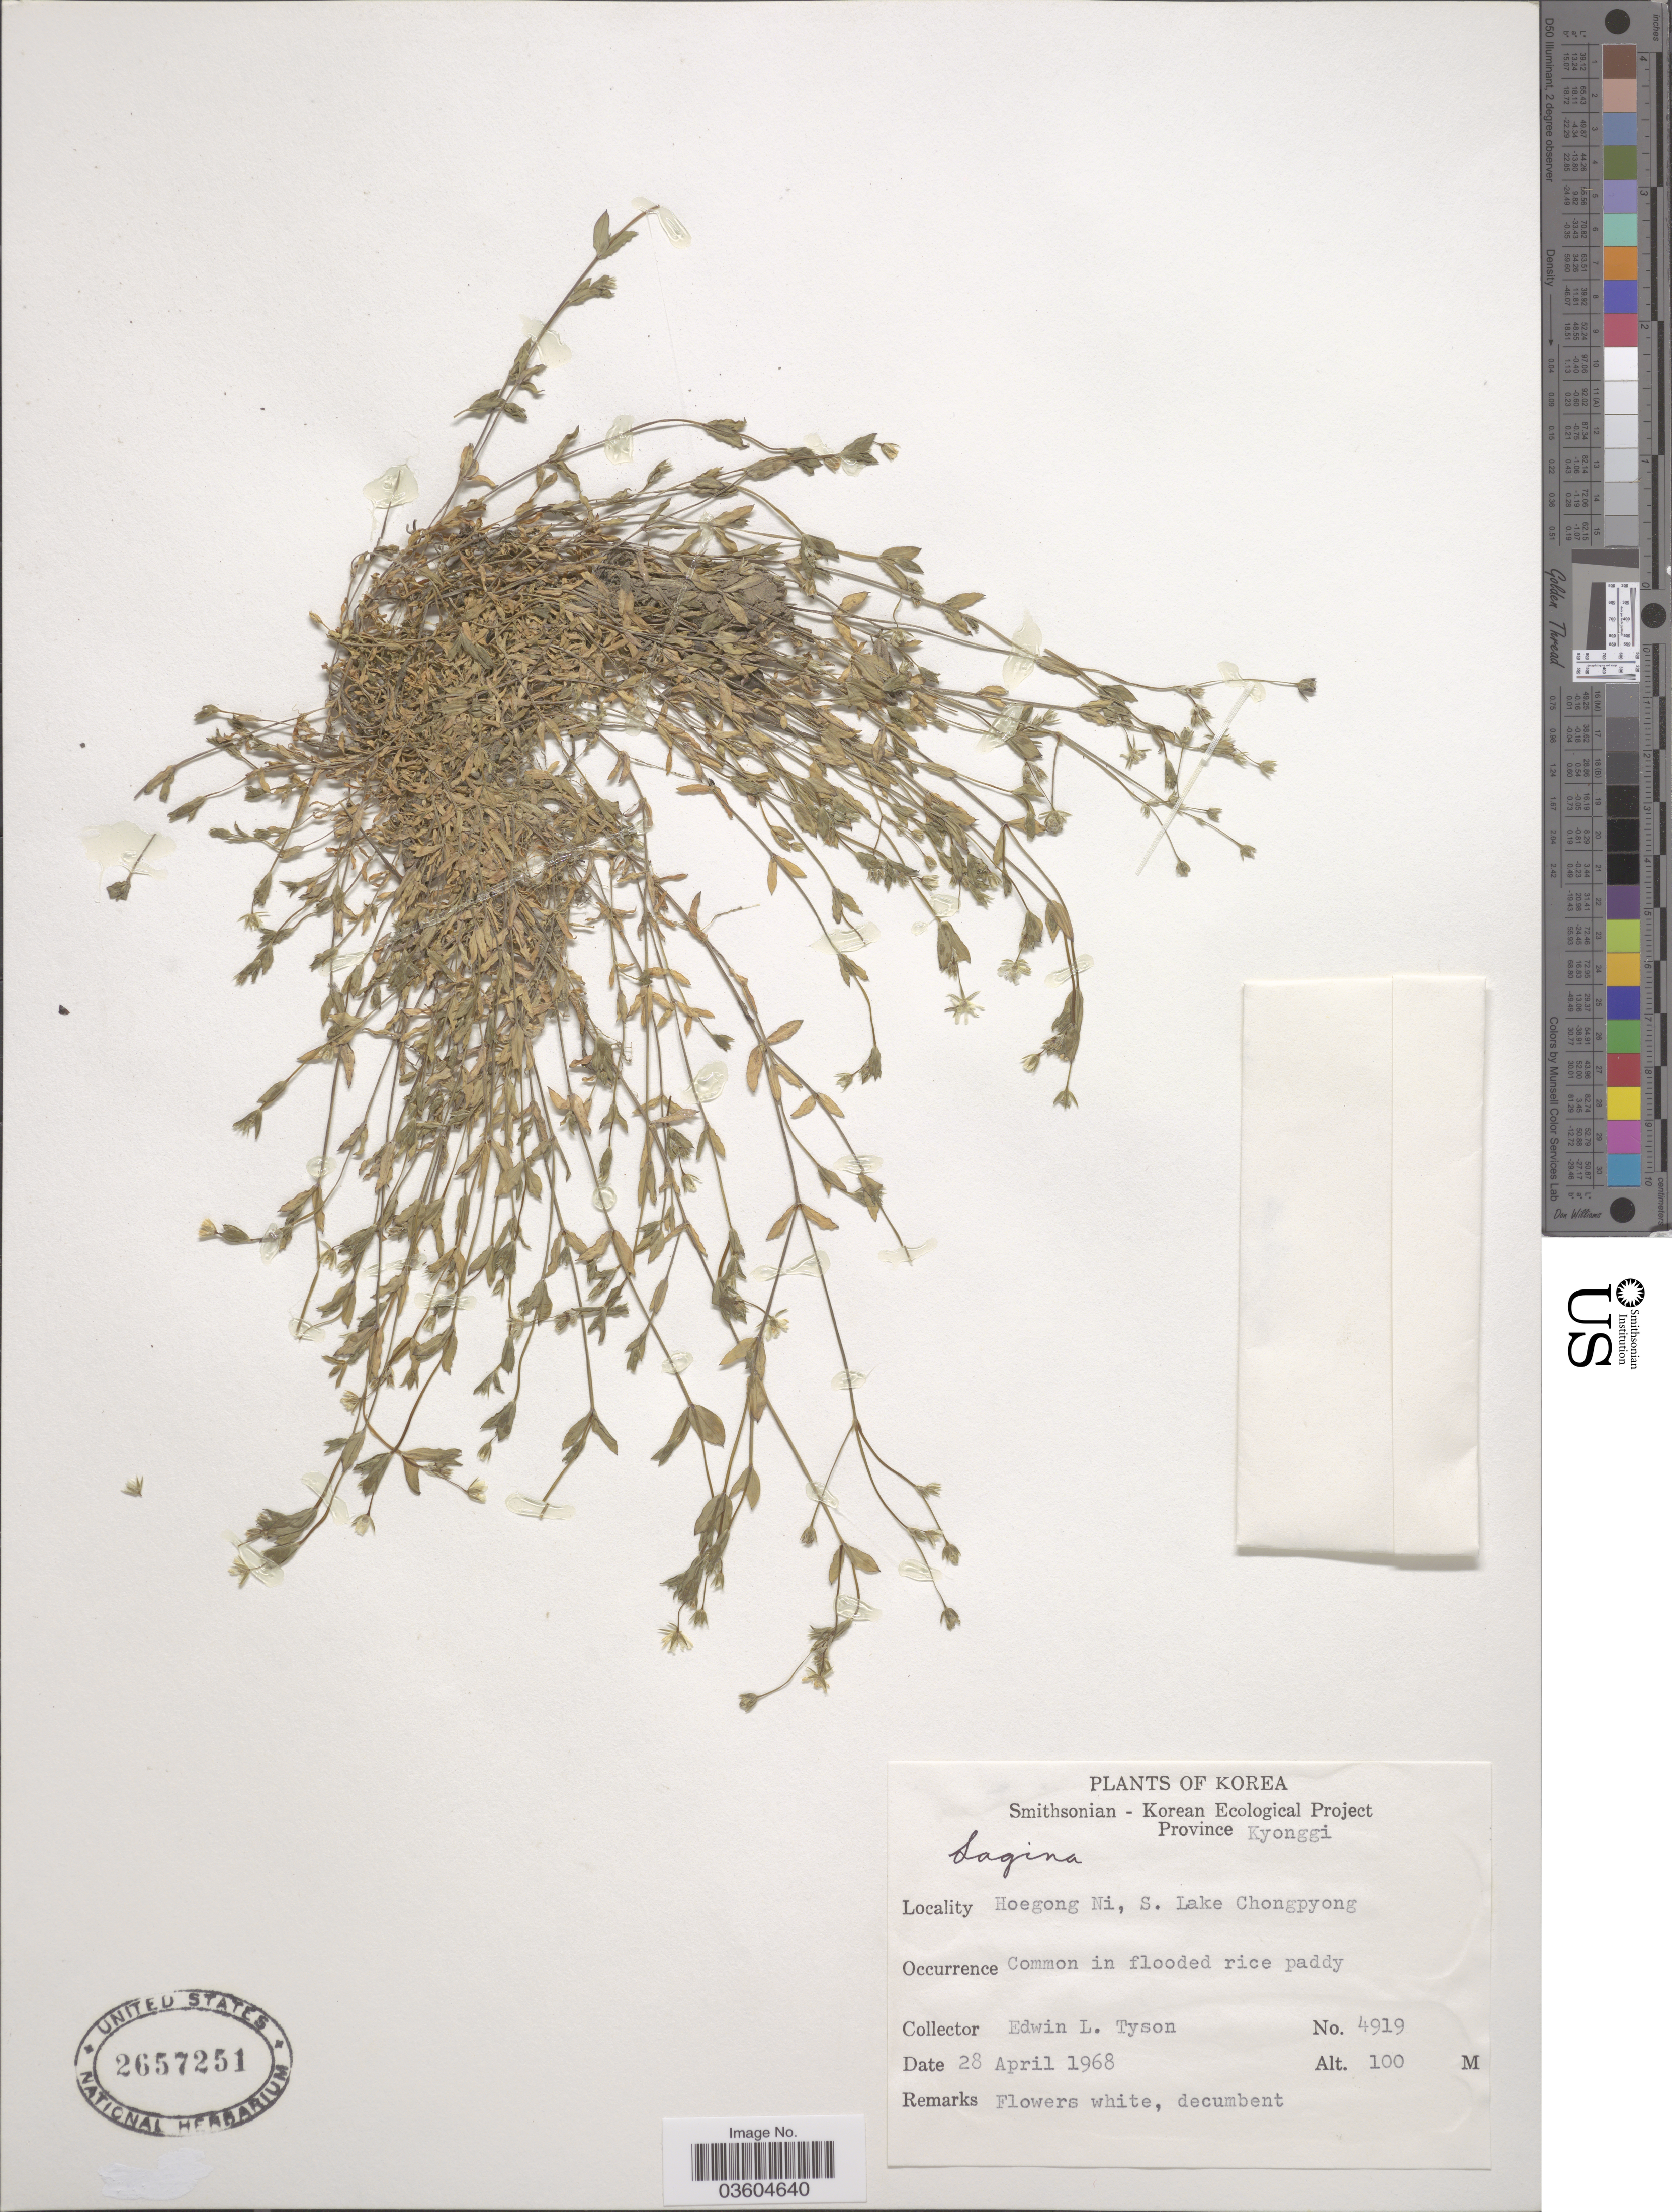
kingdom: Plantae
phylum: Tracheophyta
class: Magnoliopsida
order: Caryophyllales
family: Caryophyllaceae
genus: Sagina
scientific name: Sagina sp.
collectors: E. L. Tyson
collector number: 4919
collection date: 1968-04-28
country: South Korea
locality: Korea. Province Kyonggi. Hoegong Ni, S. Lake Chongpyong.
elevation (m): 100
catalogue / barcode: US 2657251